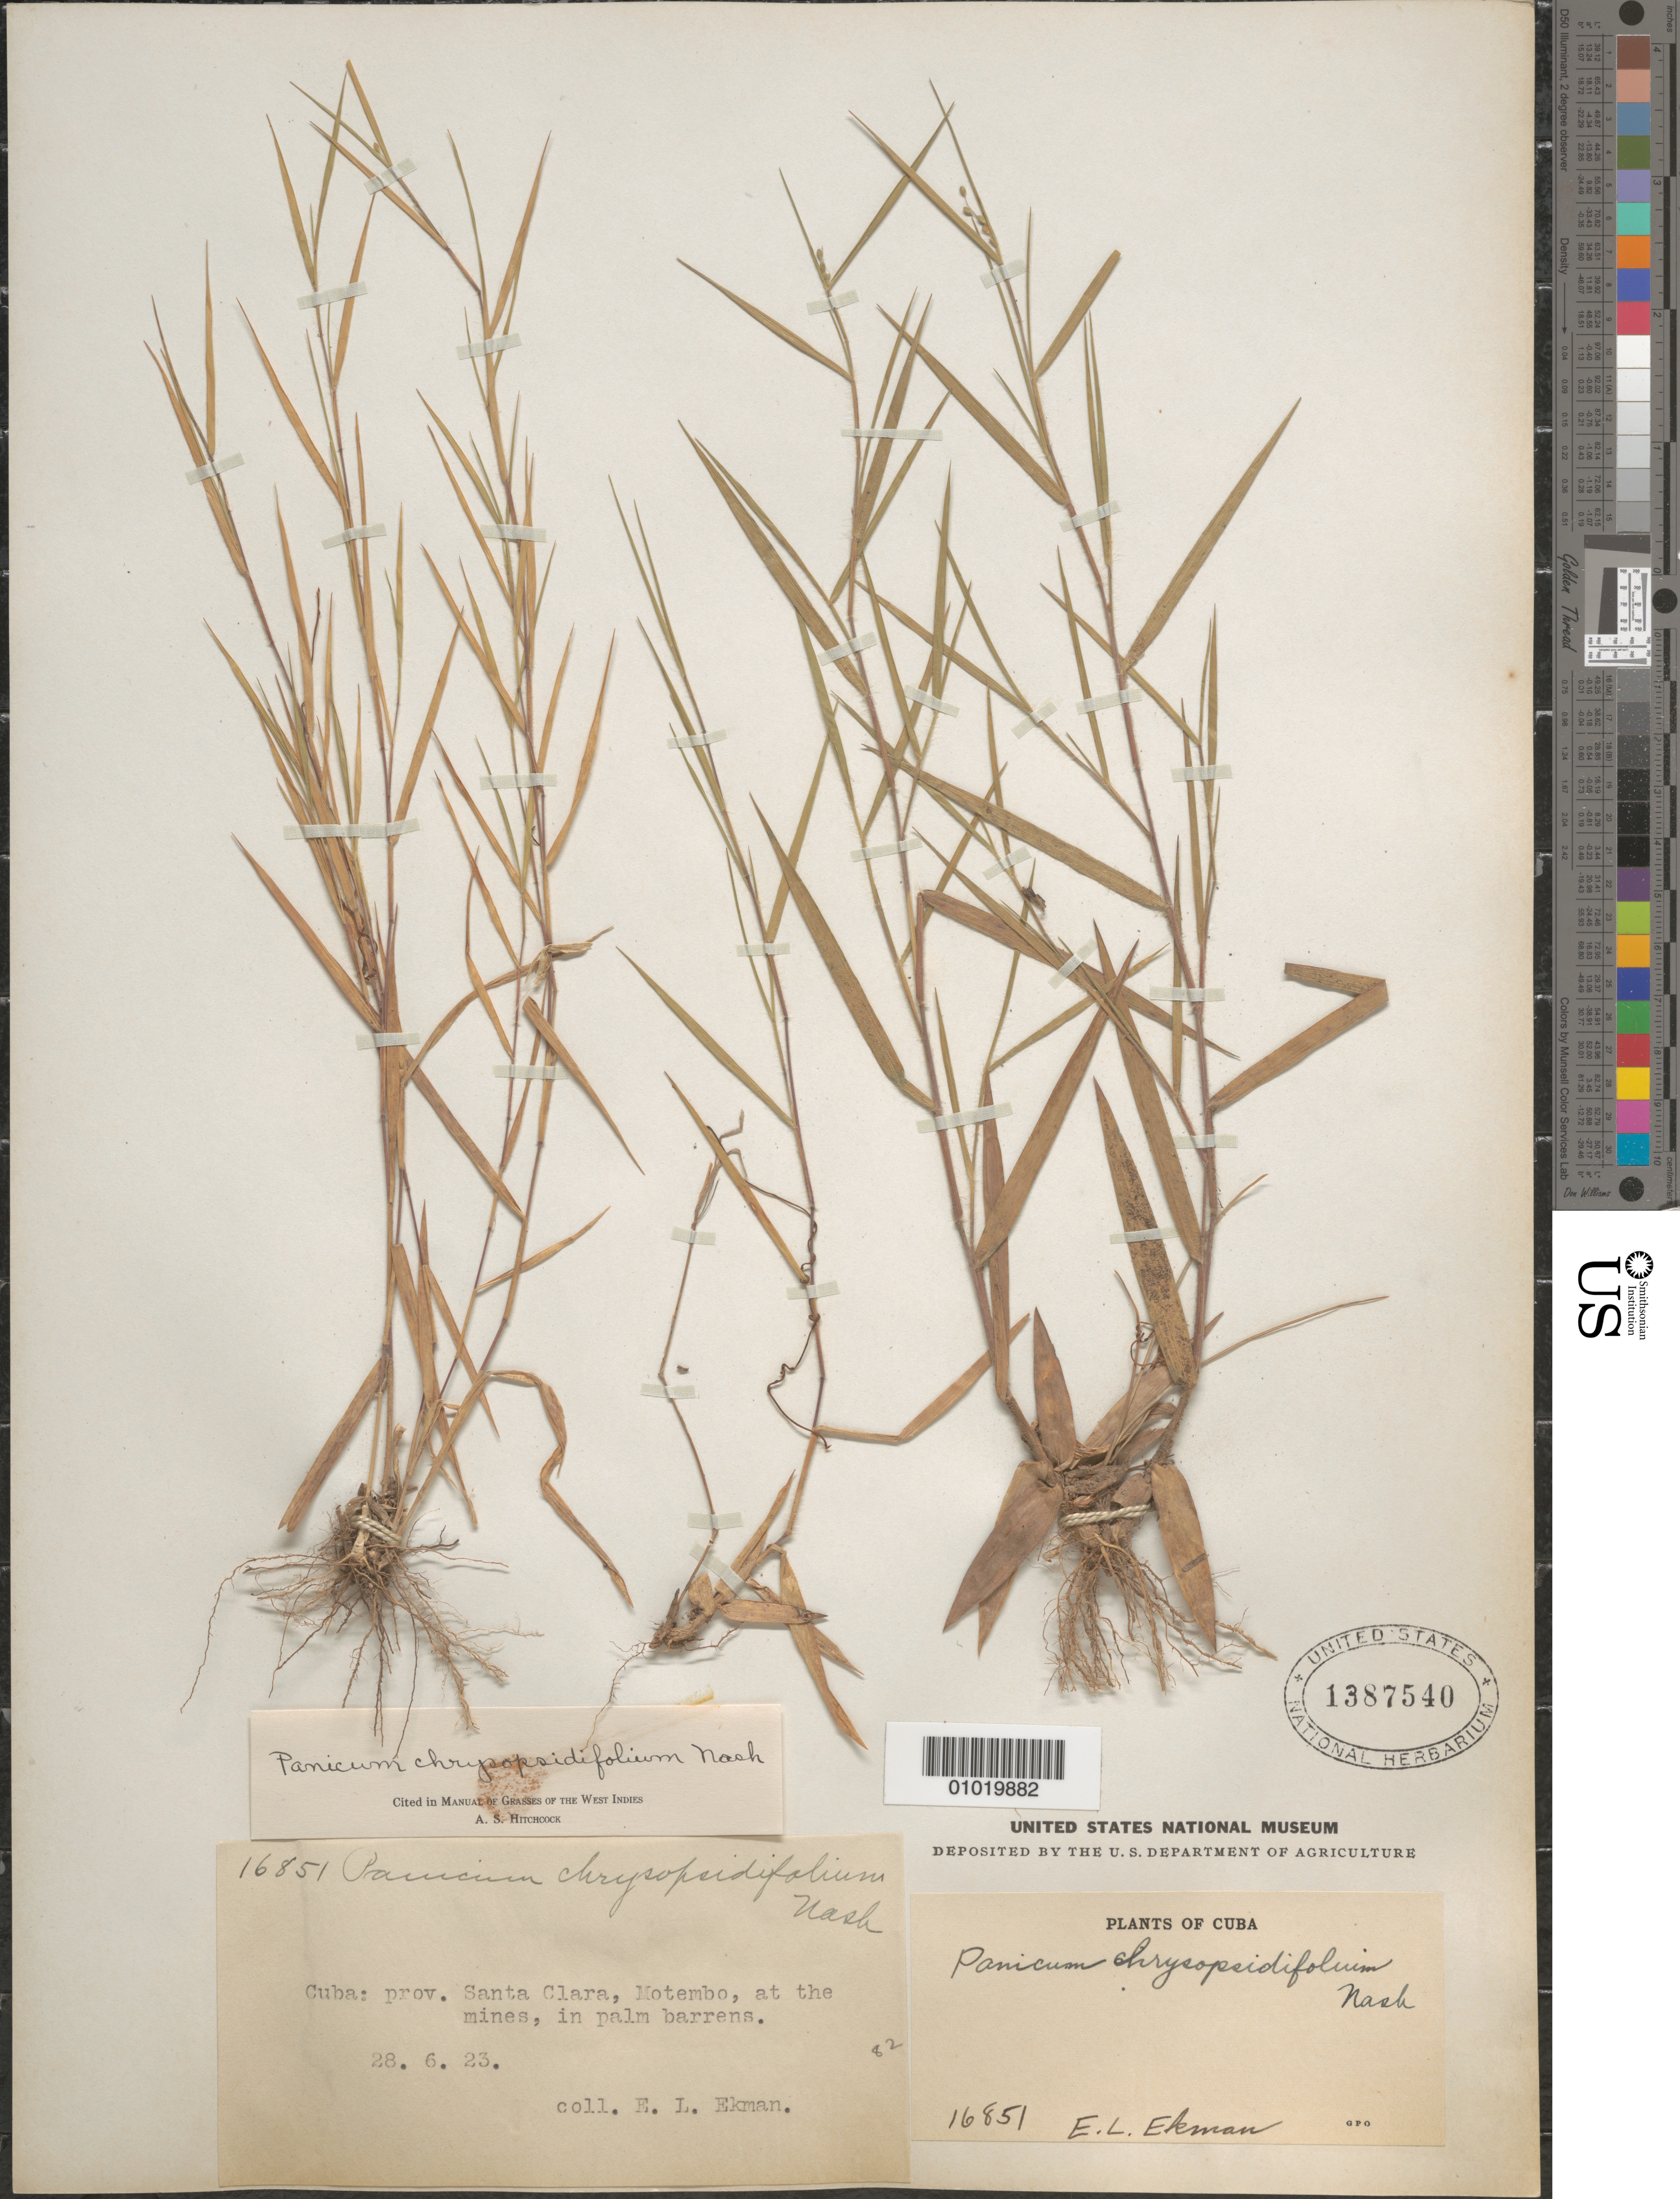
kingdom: Plantae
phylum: Tracheophyta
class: Liliopsida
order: Poales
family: Poaceae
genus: Panicum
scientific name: Panicum chrysopsidifolium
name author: Nash ex Small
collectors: E. L. Ekman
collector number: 16851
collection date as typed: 28 Jun 1923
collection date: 1923-06-28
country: Cuba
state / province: Villa Clara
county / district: Santa Clara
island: Cuba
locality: Santa Clara, Motembo, at the mines, in palm barrens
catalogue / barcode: US 1387540